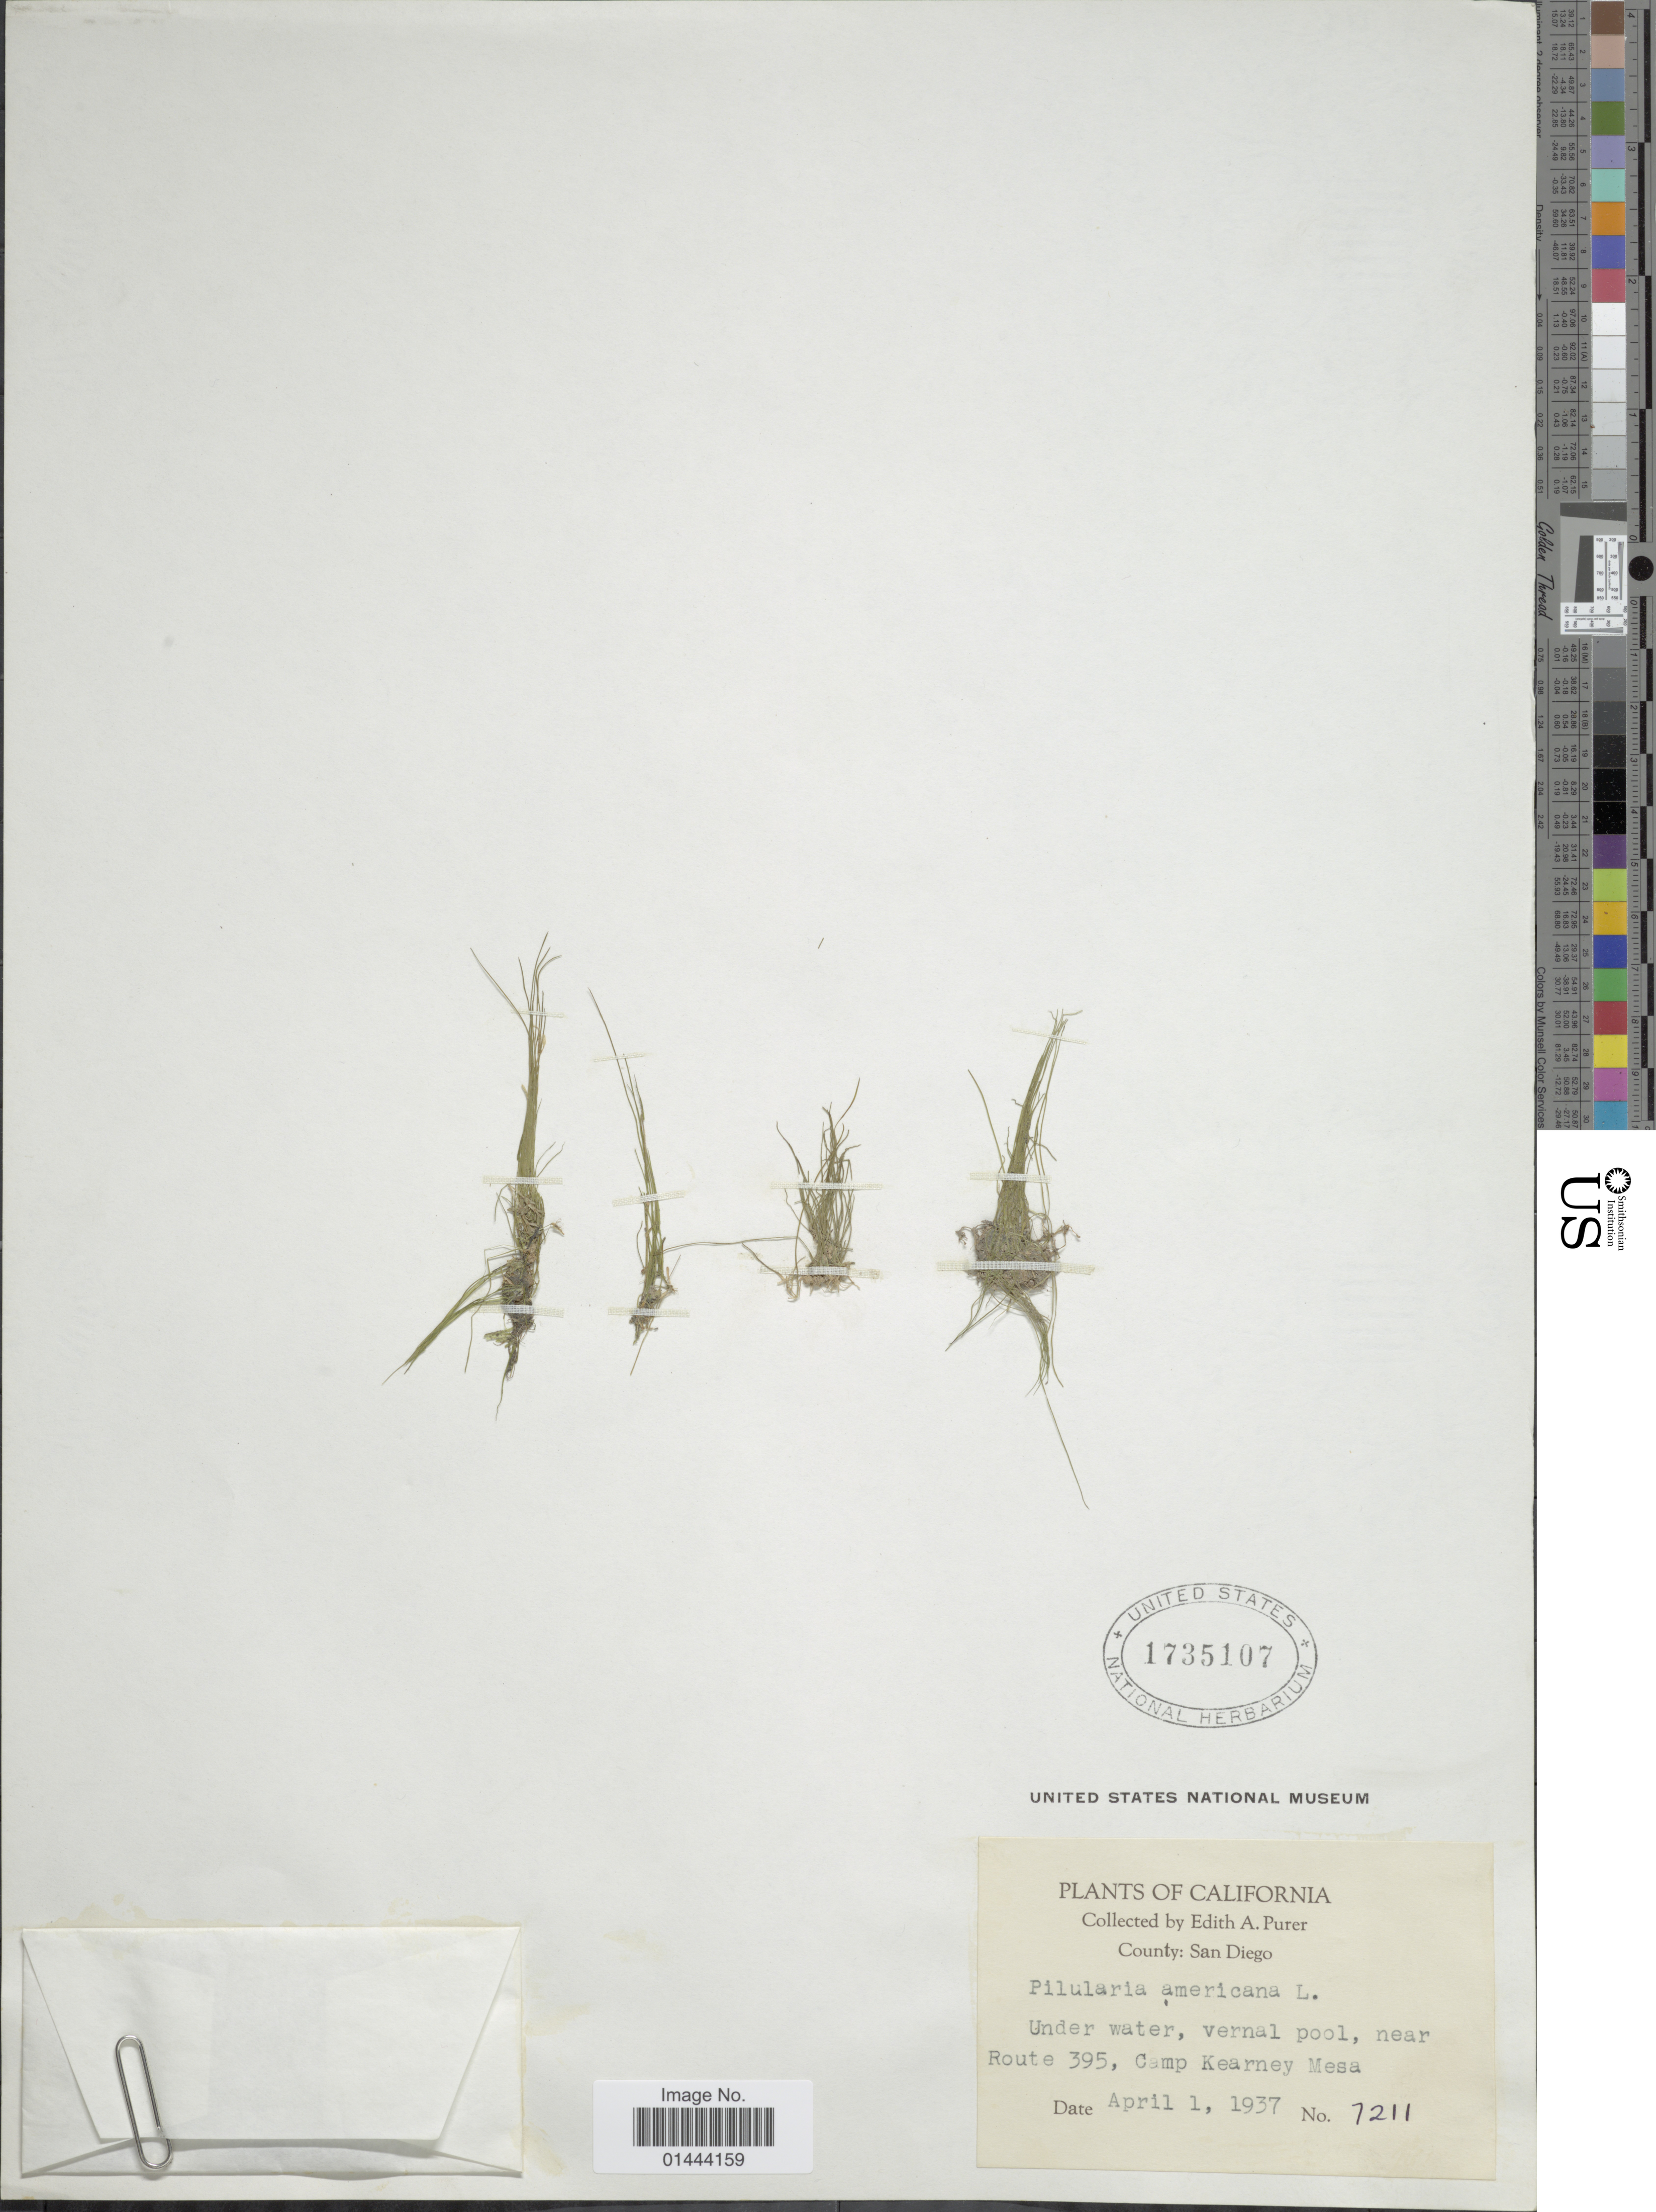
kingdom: Plantae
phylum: Tracheophyta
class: Polypodiopsida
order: Salviniales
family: Marsileaceae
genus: Pilularia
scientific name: Pilularia americana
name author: A. Braun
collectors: E. Purer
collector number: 7211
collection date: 1937-04-01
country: United States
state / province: California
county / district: San Diego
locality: County: San Diego, under water, vernal pool, near Route 395, Camp Kearney Mesa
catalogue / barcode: US 1735107